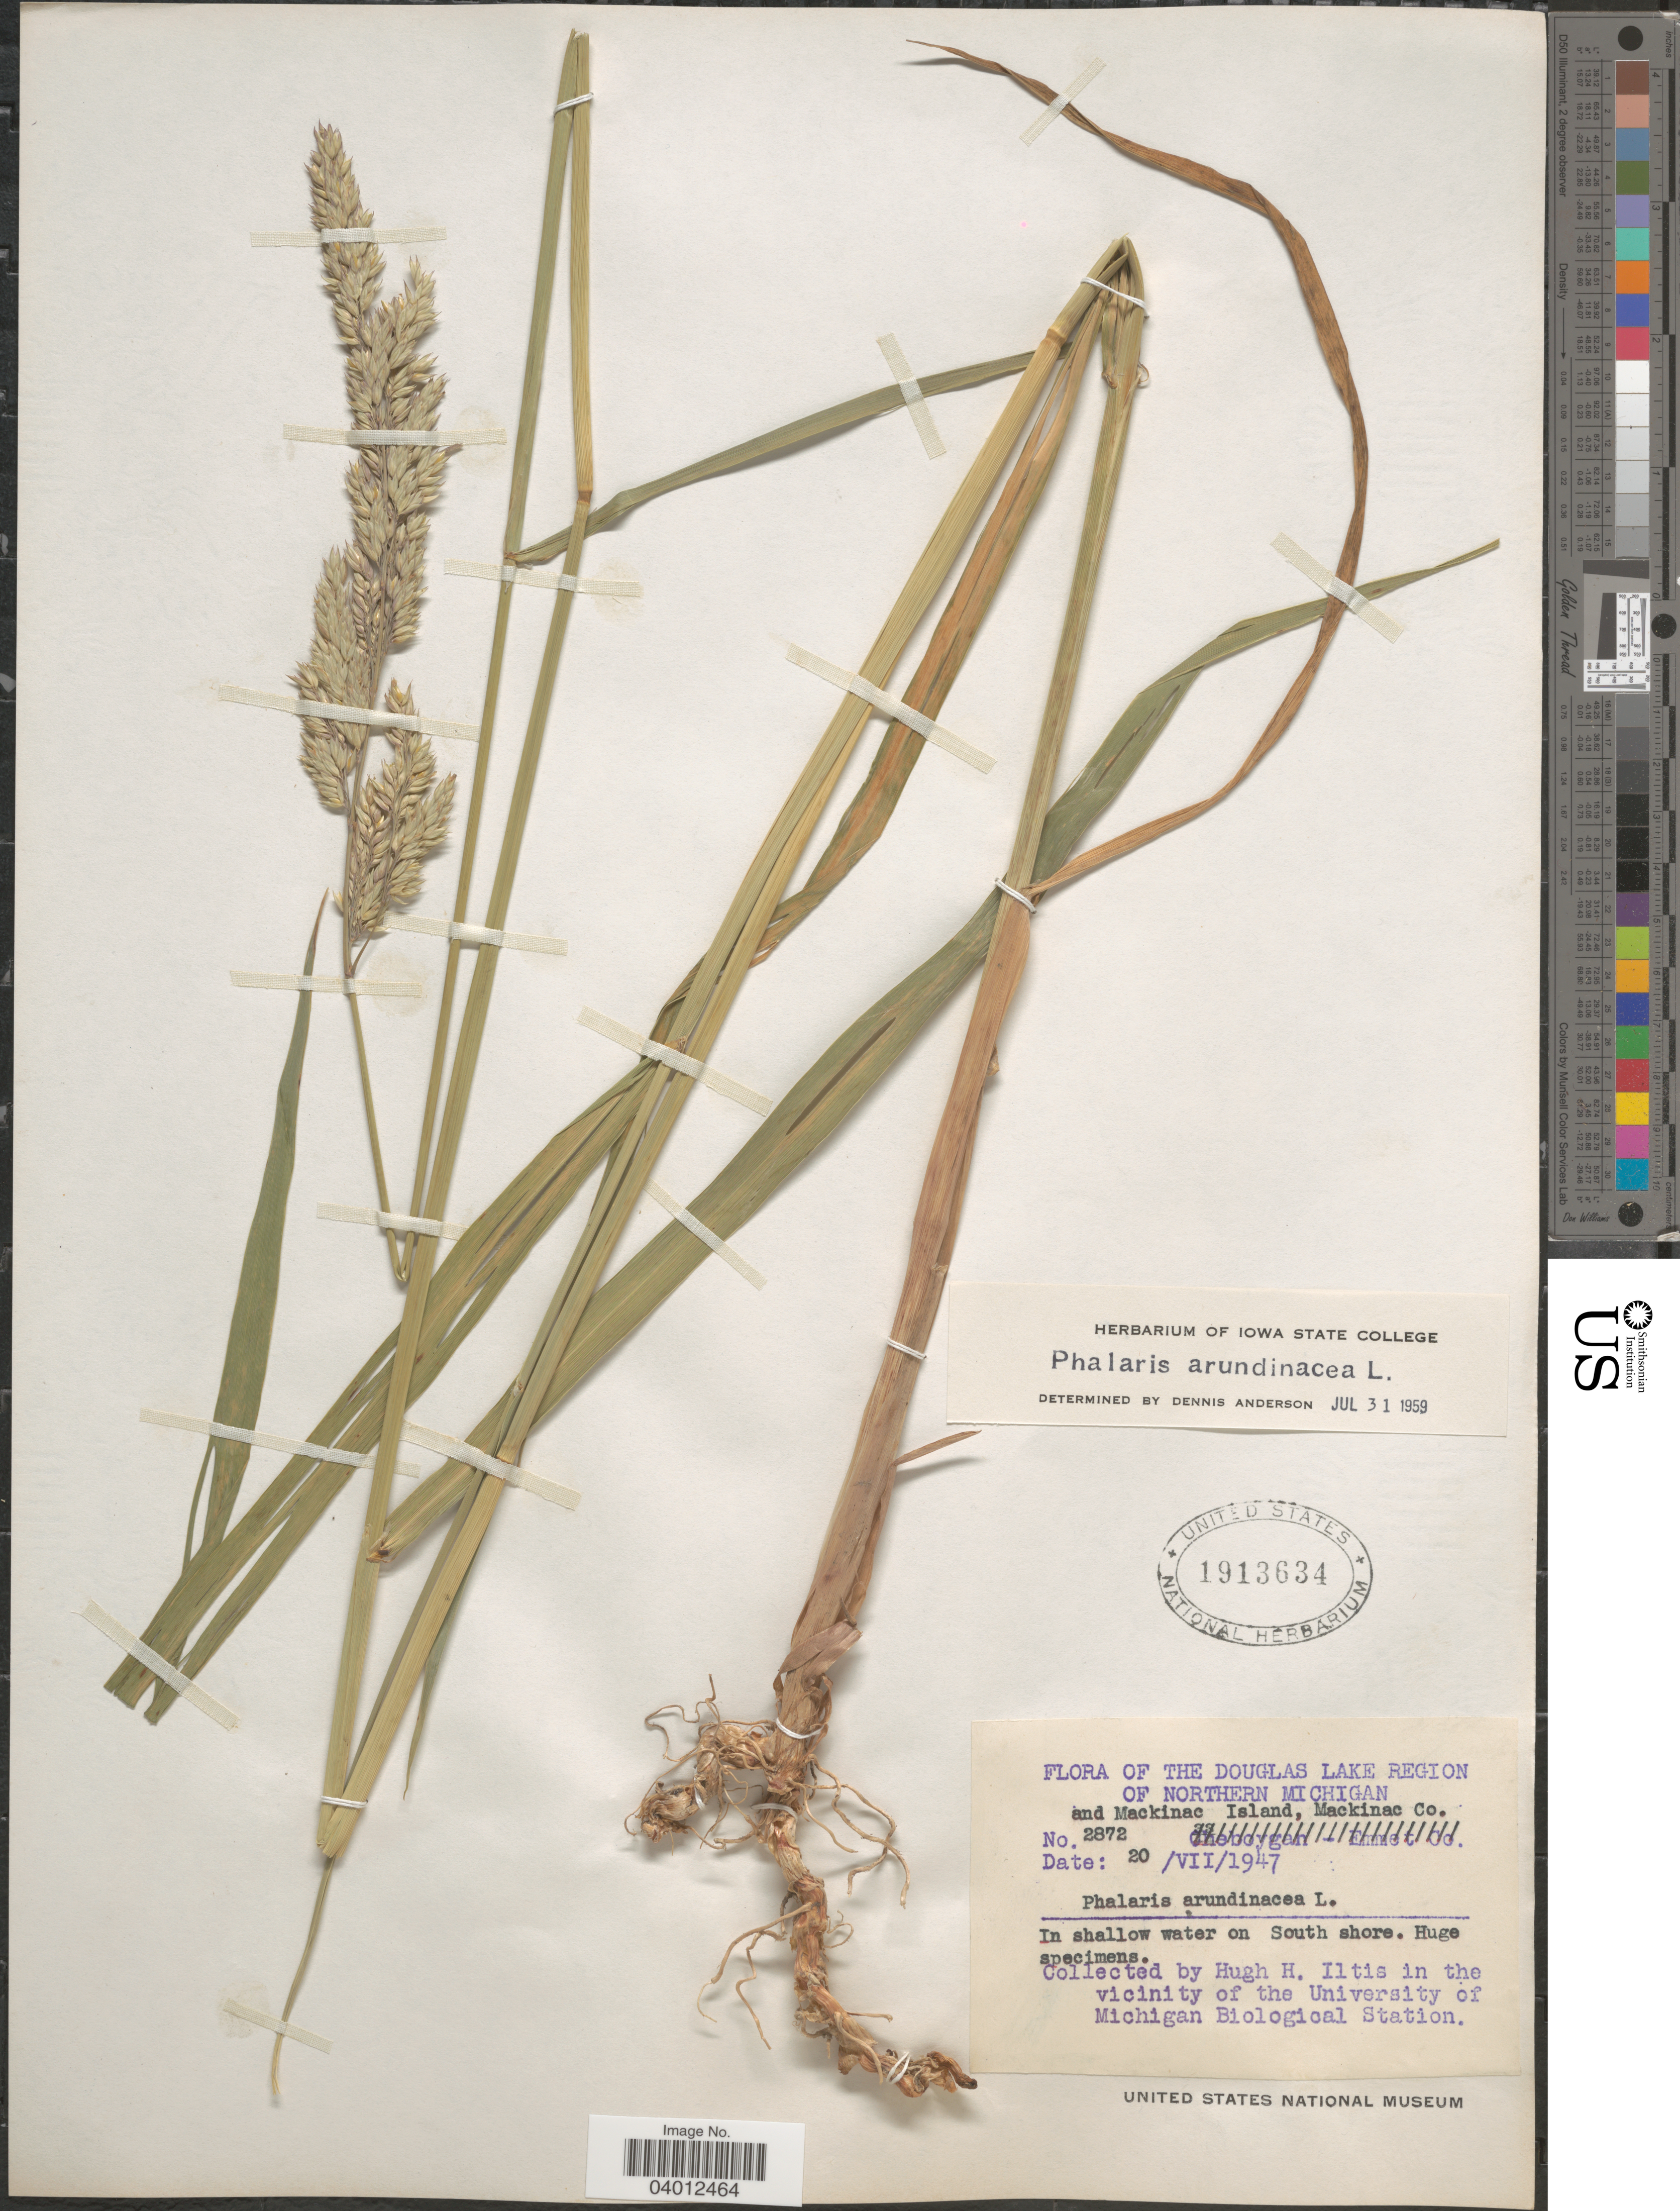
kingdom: Plantae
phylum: Tracheophyta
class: Liliopsida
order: Poales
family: Poaceae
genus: Phalaris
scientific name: Phalaris arundinacea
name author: L.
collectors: H. Iltis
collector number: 2872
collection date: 1947-07-20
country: United States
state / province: Michigan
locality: The Douglas Lake Region of Northern Michigan and Mackinac Island, Mackinac Co. In shallow water on South shore. In the vicinity of the University of Michigan Biological Station.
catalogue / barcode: US 1913634